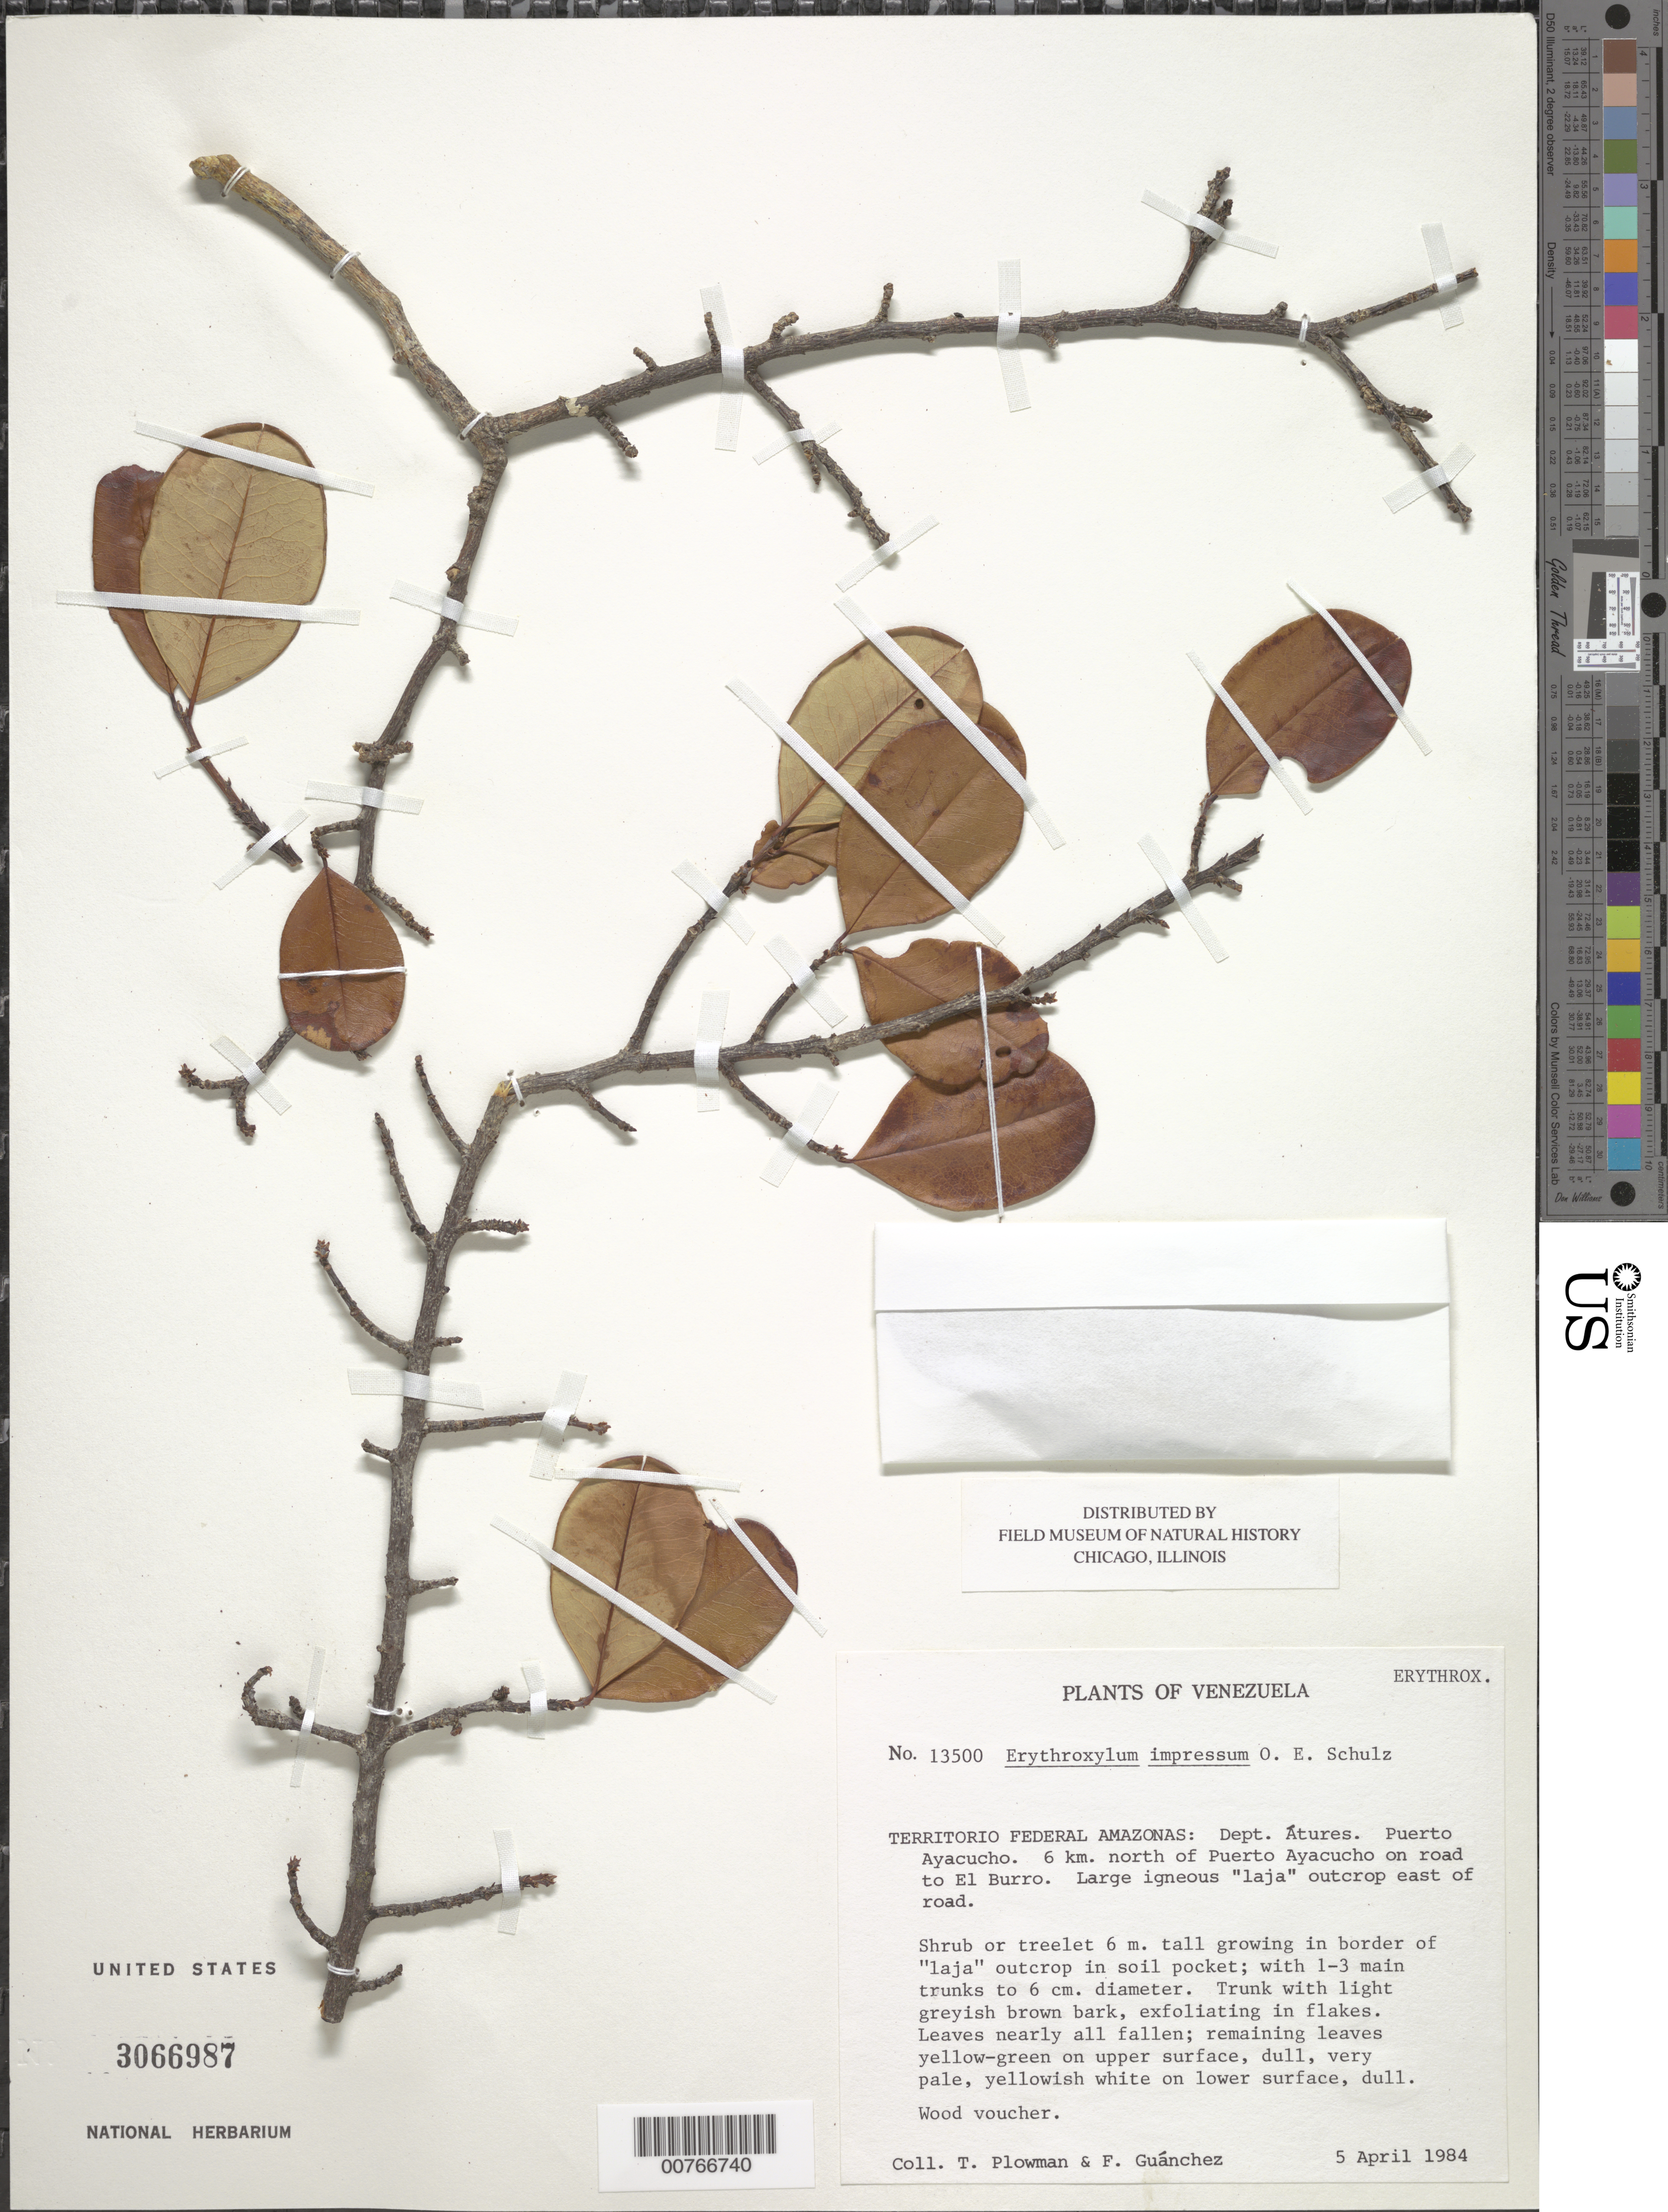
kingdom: Plantae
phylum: Tracheophyta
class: Magnoliopsida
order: Malpighiales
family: Erythroxylaceae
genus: Erythroxylum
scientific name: Erythroxylum impressum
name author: O.E. Schulz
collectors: T. Plowman & F. Guánchez M.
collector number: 13500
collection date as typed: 5-Apr-84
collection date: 1984-04-05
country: Venezuela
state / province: Amazonas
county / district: Atures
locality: Puerto Ayacucho, 6 km N of, on road to El Burro, on outcrop E of road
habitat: Edge of large igneous "laja" outcrop, in soil pocket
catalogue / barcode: US 3066987